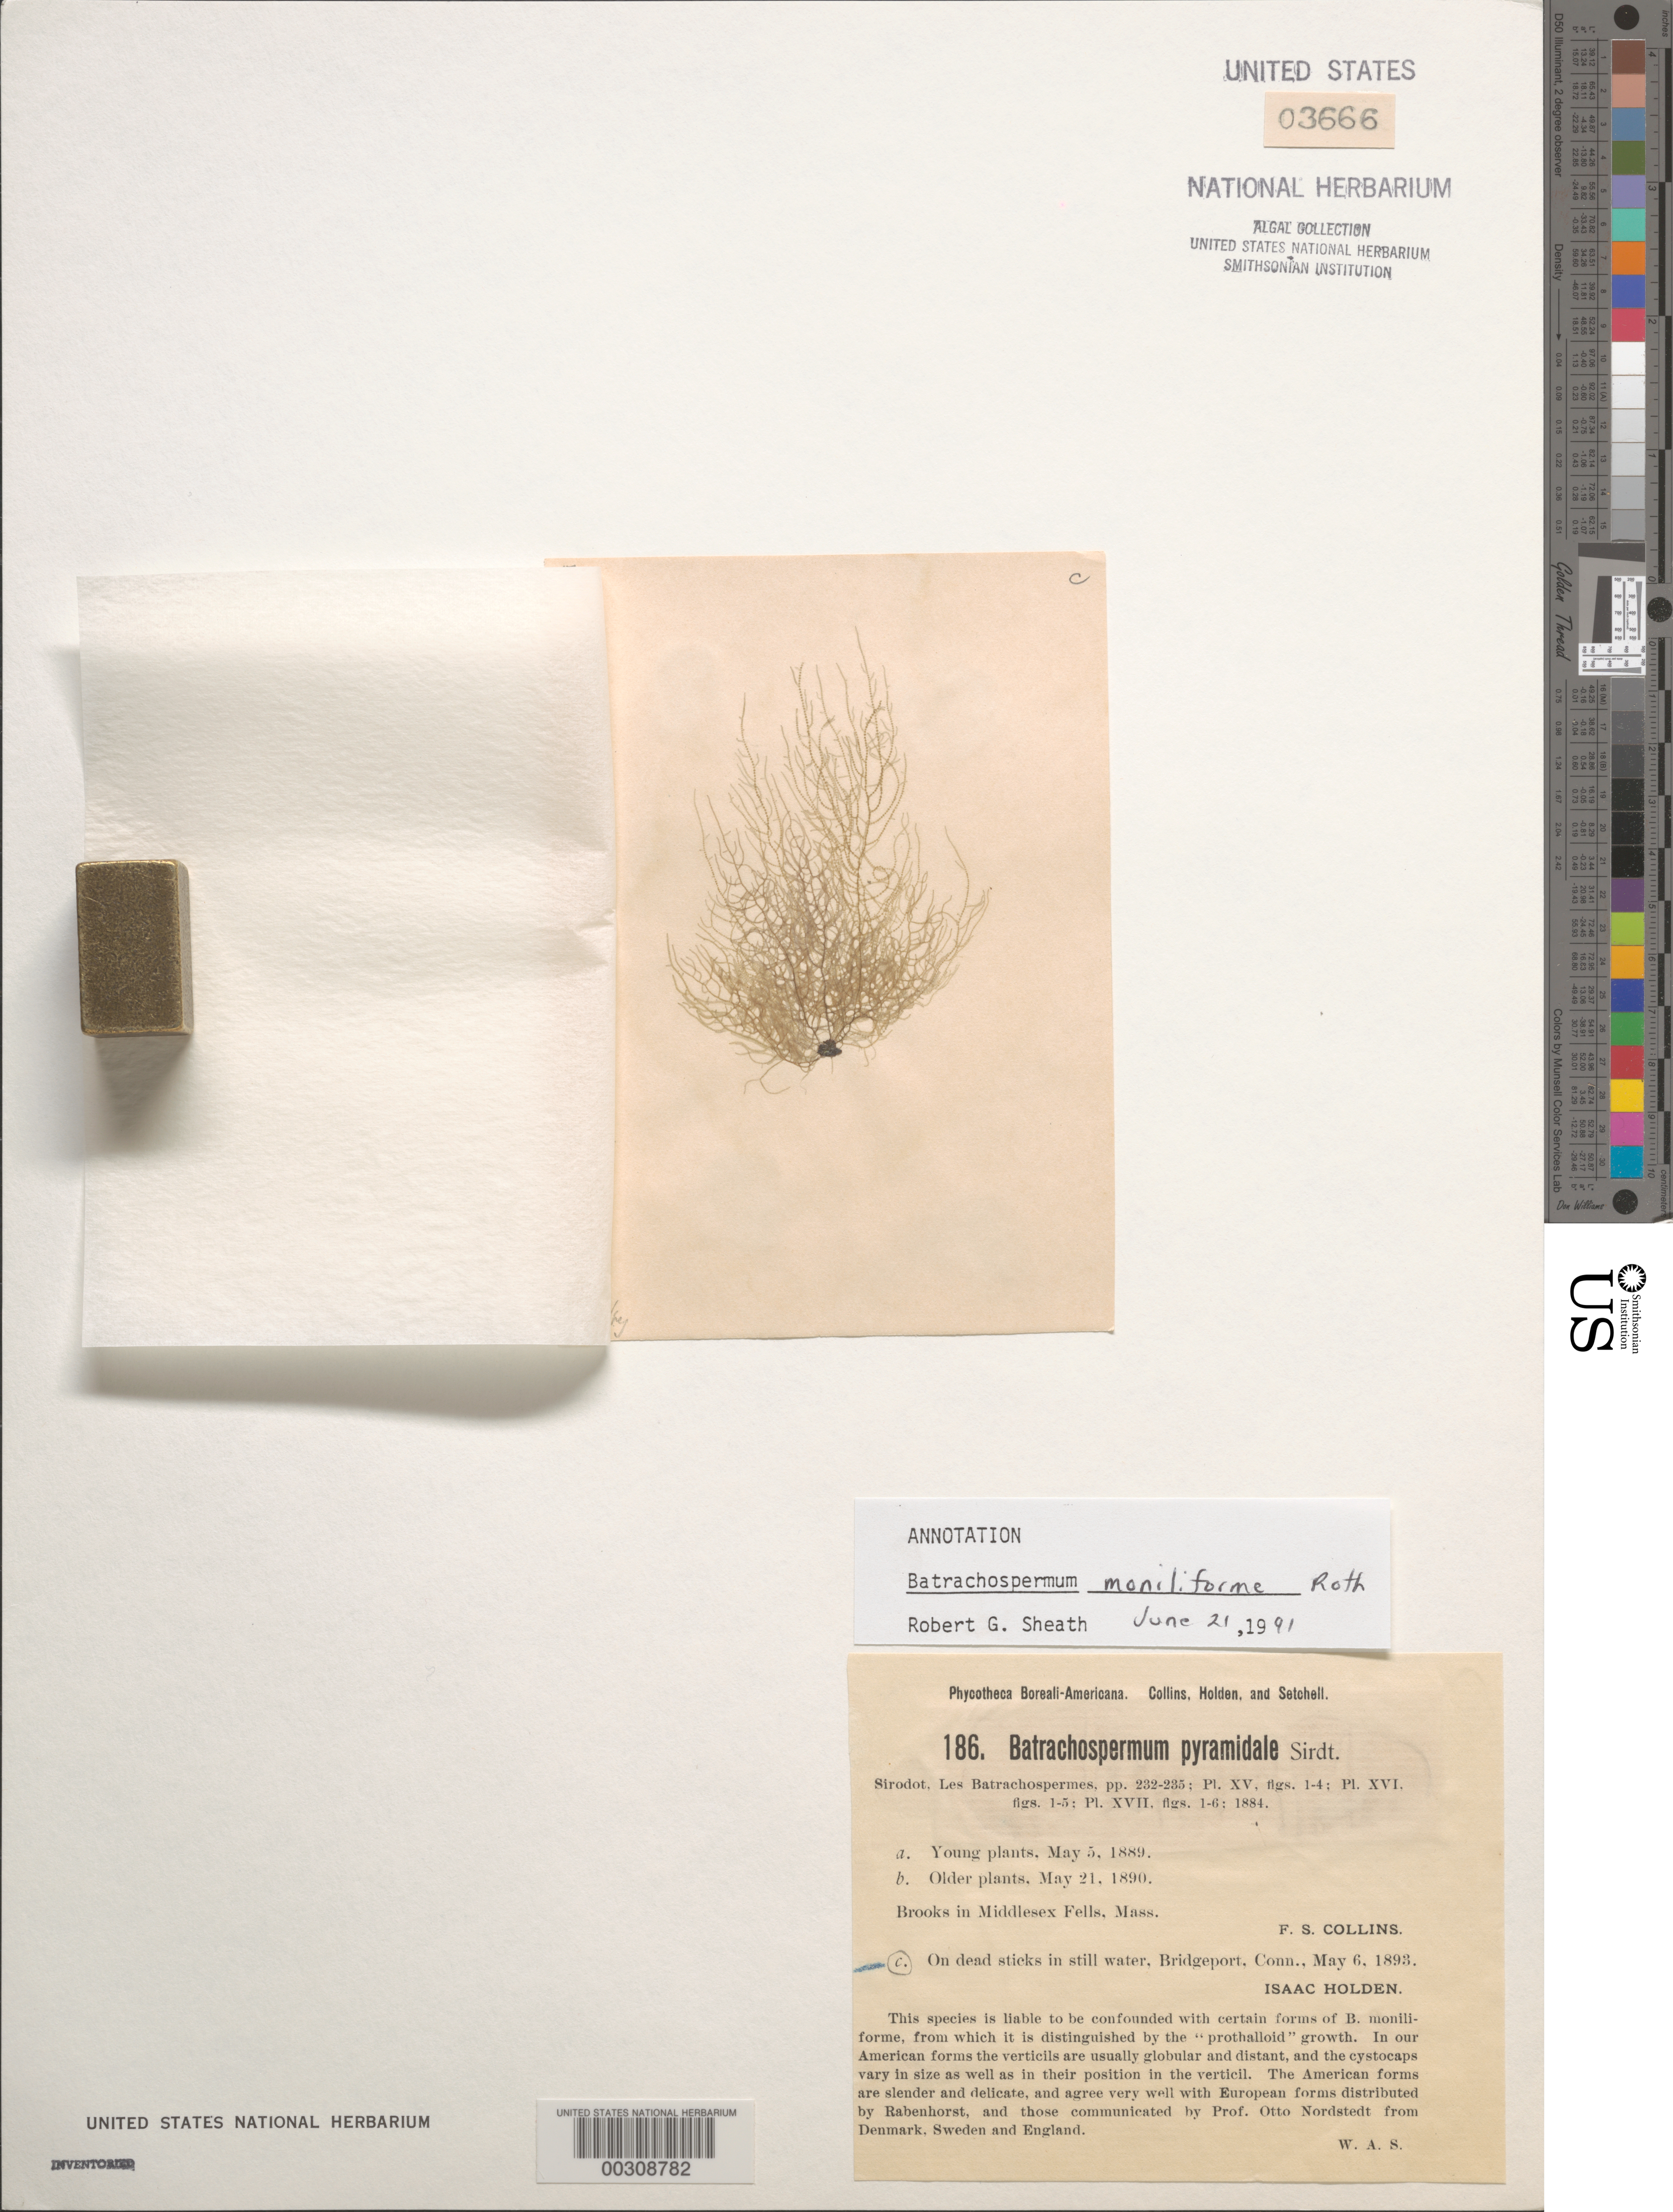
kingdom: Plantae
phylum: Rhodophyta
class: Florideophyceae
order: Batrachospermales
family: Batrachospermaceae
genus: Batrachospermum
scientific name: Batrachospermum gelatinosum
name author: (L.) DC.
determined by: Algae name updating Project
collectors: I. Holden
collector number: PB-A 186c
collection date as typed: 06 May 1893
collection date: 1893-05-06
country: United States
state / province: Connecticut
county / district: Fairfield County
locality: Bridgeport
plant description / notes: Collins, Holden & Setchell, Phycotheca Boreali-Americana, as Batrachospermum pyramidale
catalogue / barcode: US 3666